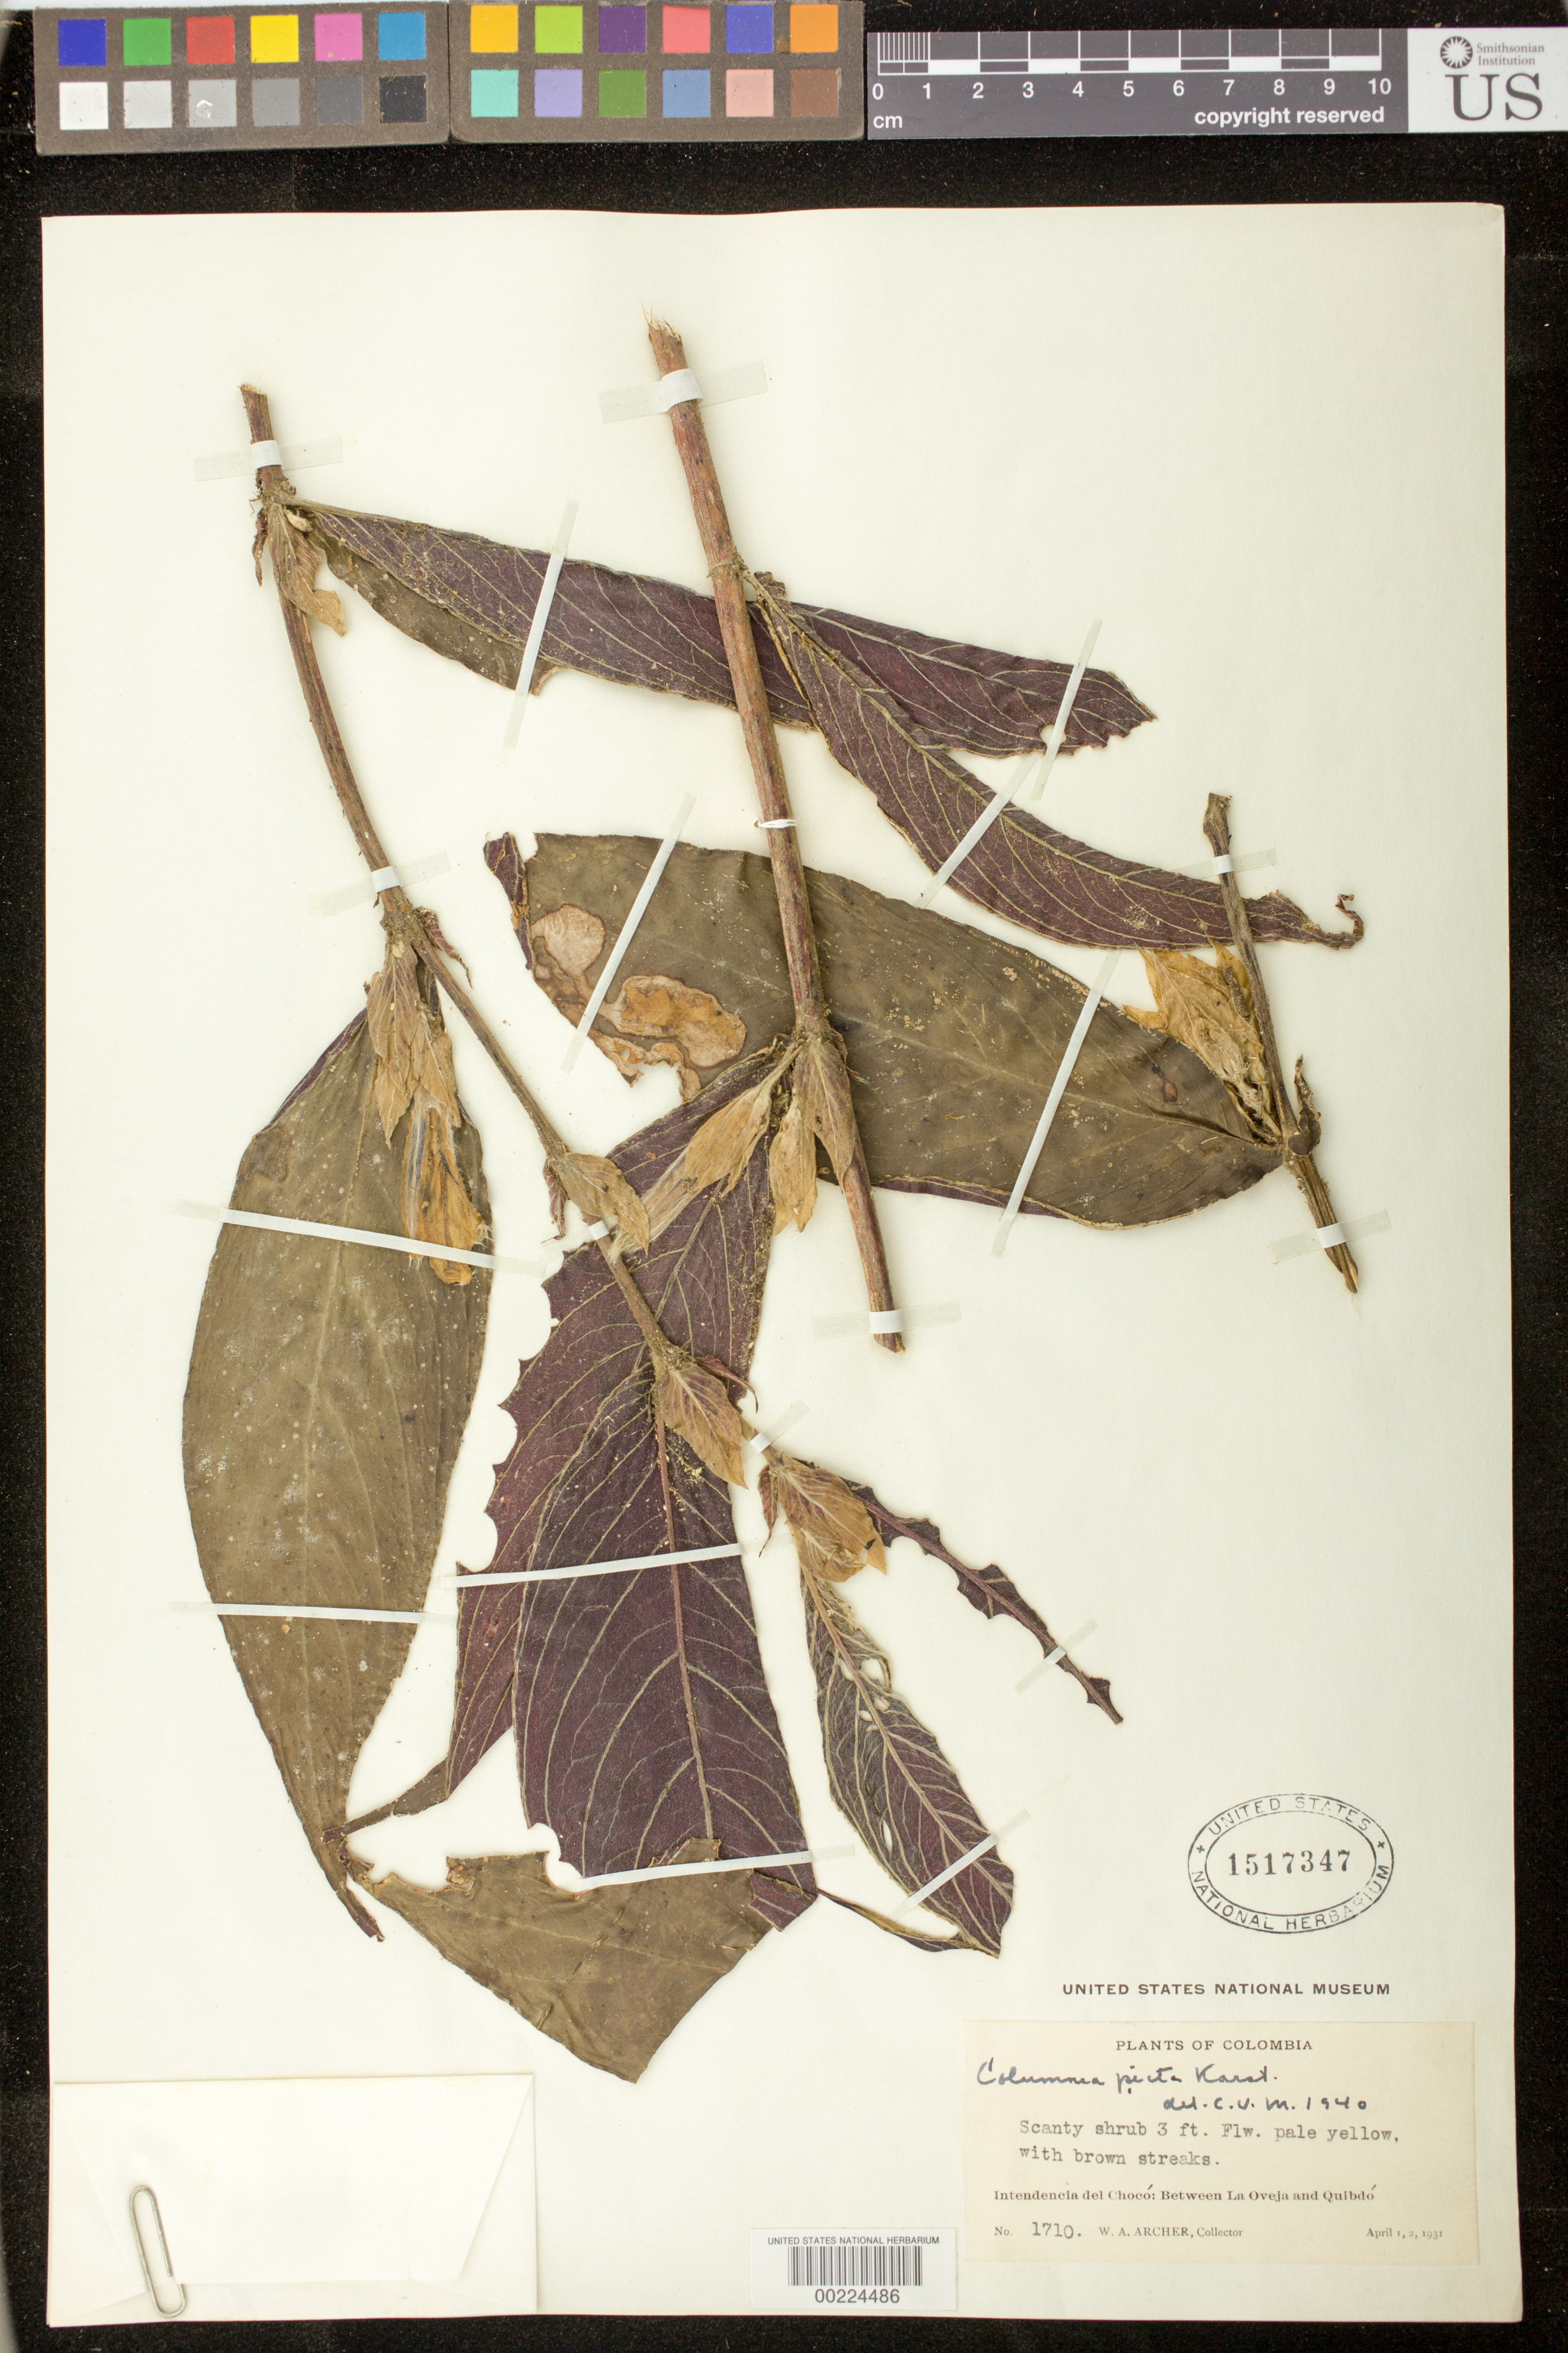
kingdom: Plantae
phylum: Tracheophyta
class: Magnoliopsida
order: Lamiales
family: Gesneriaceae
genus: Columnea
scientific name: Columnea karsteniana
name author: Singh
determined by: Skog, Laurence E.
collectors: A. W. Archer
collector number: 1710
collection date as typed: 1-2 Apr 1931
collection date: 1931-04-01/1931-04-02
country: Colombia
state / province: Chocó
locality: Between La Oveja and Quibdo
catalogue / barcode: US 1517347